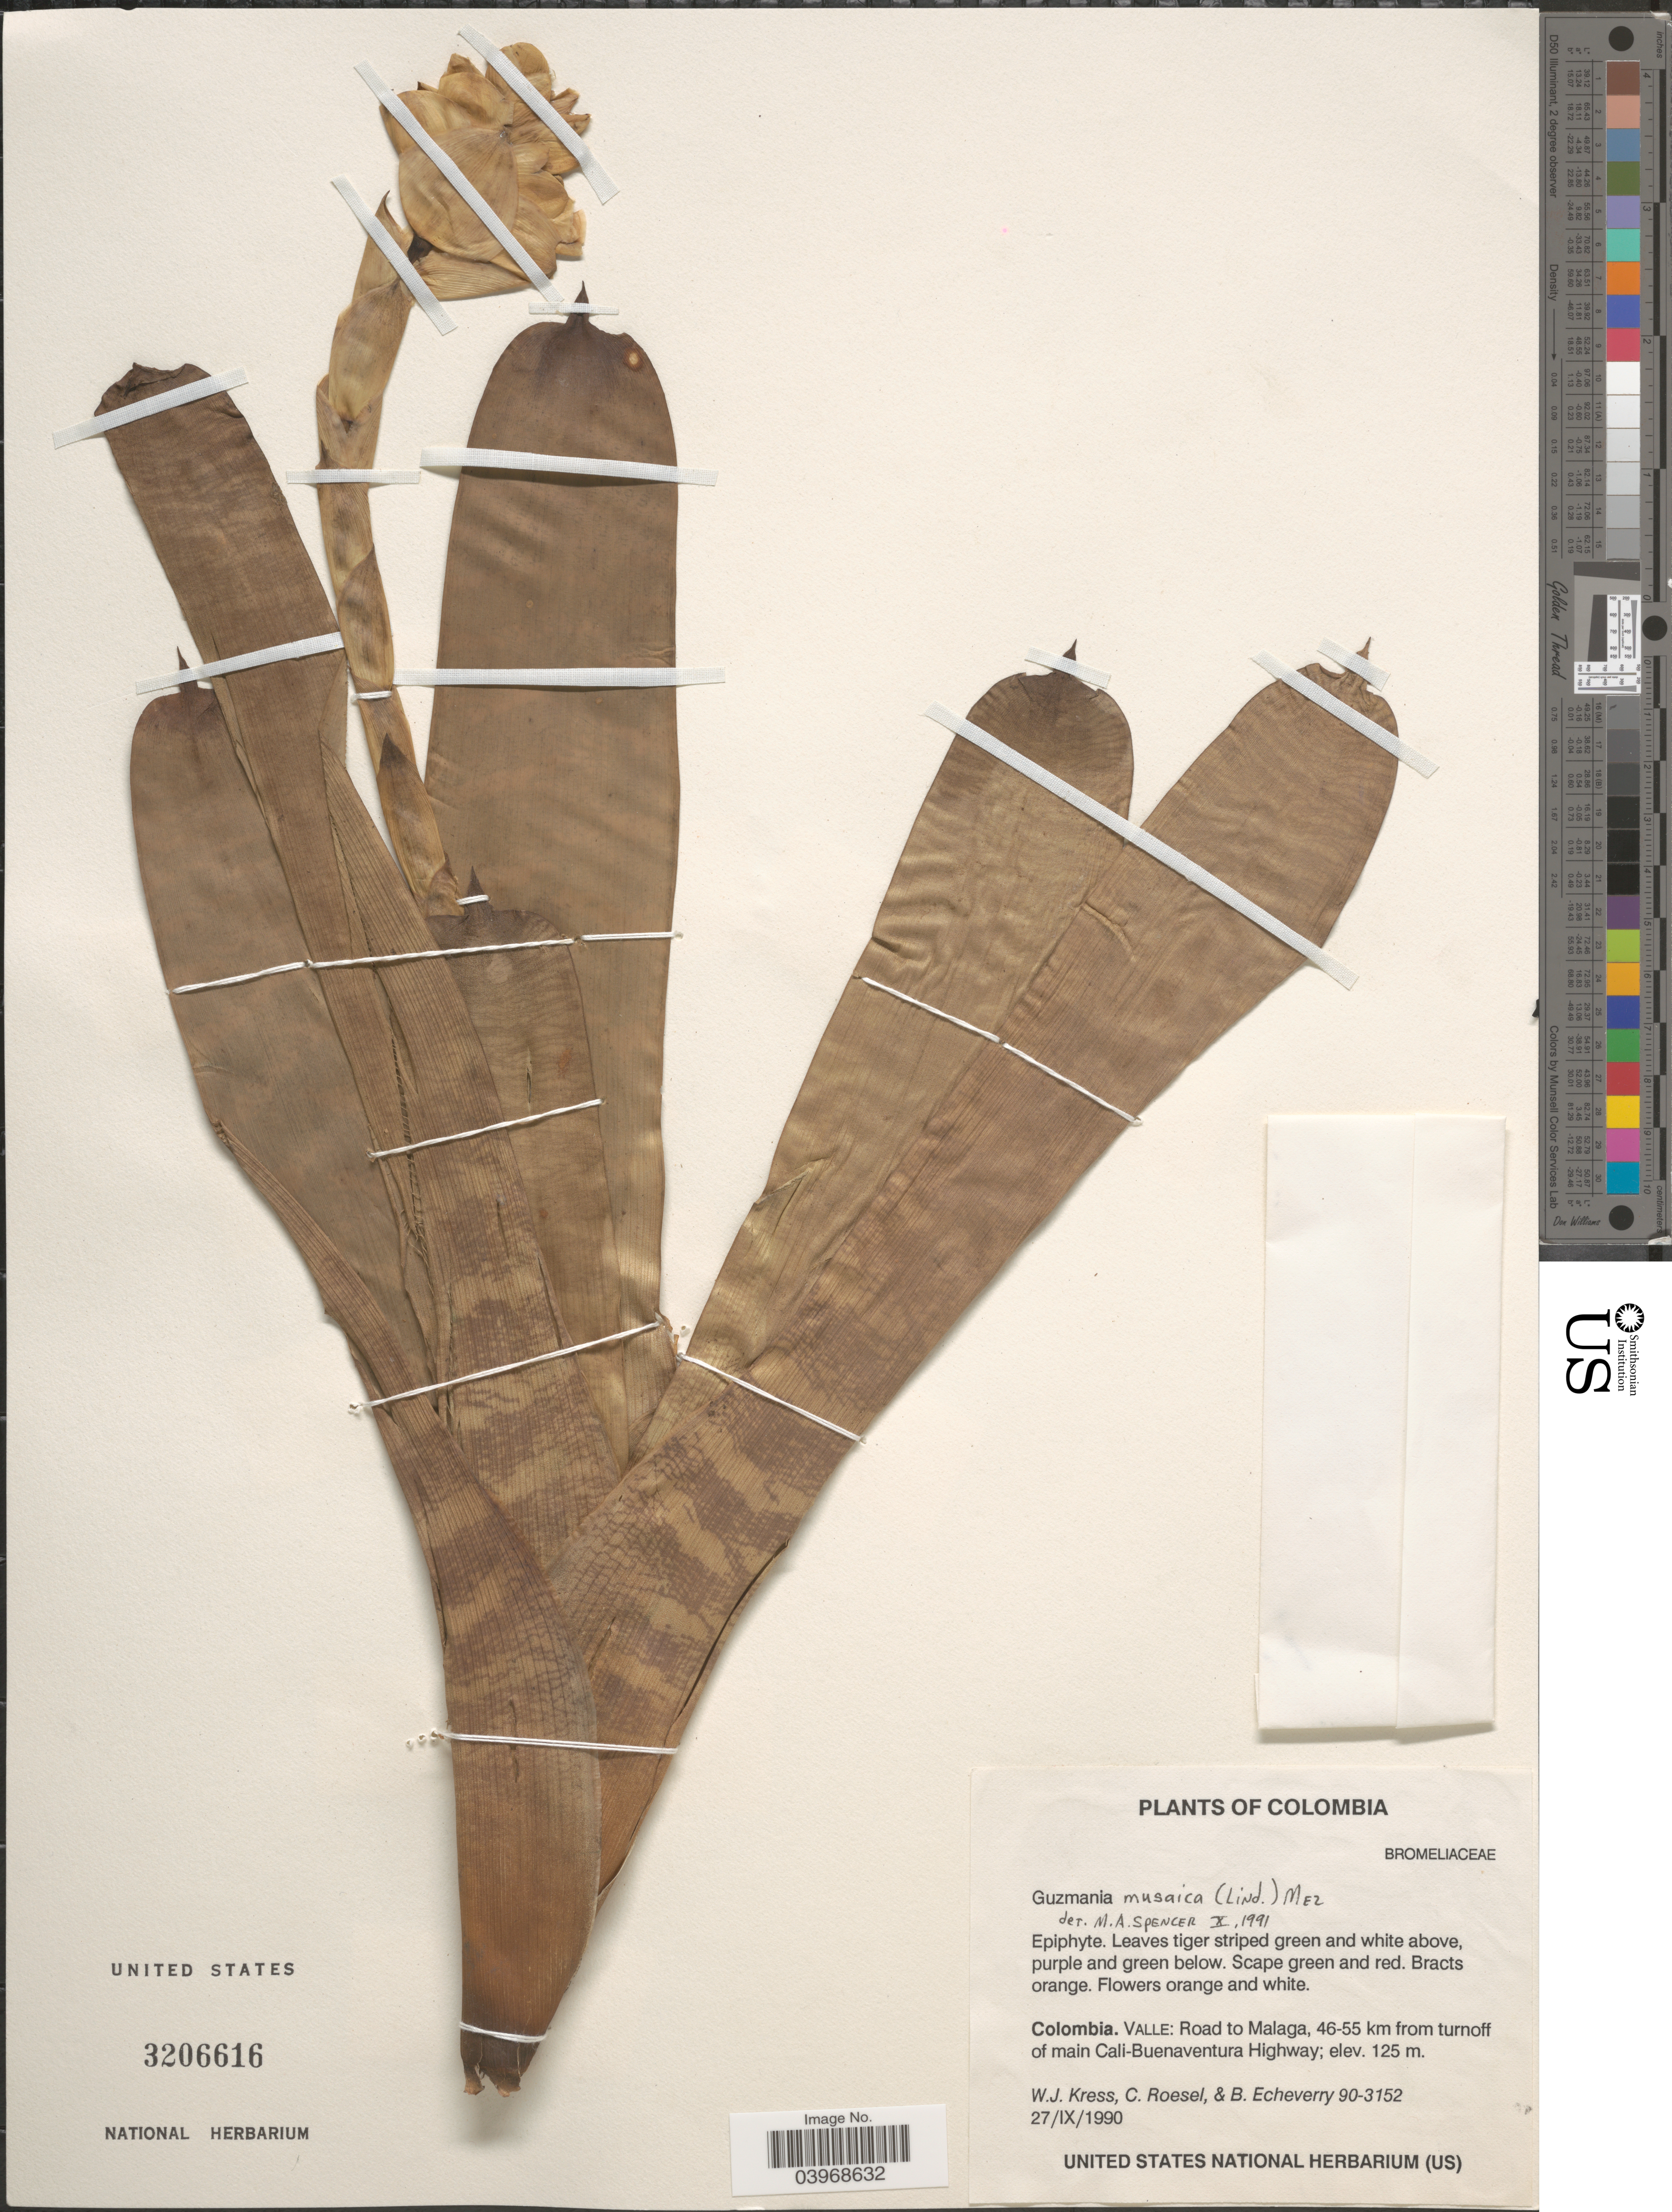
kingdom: Plantae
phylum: Tracheophyta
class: Liliopsida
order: Poales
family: Bromeliaceae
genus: Guzmania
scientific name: Guzmania musaica var. concolor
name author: L.B. Sm.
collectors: W. J. Kress, C. S. Roesel & B. Echeverry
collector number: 90-3152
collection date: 1990-09-27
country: Colombia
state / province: Valle del Cauca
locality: Valle: Road to Malaga, 46-55 km from turnoff of main Cali-Buenaventura Highway.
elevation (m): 125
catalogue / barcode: US 3206616